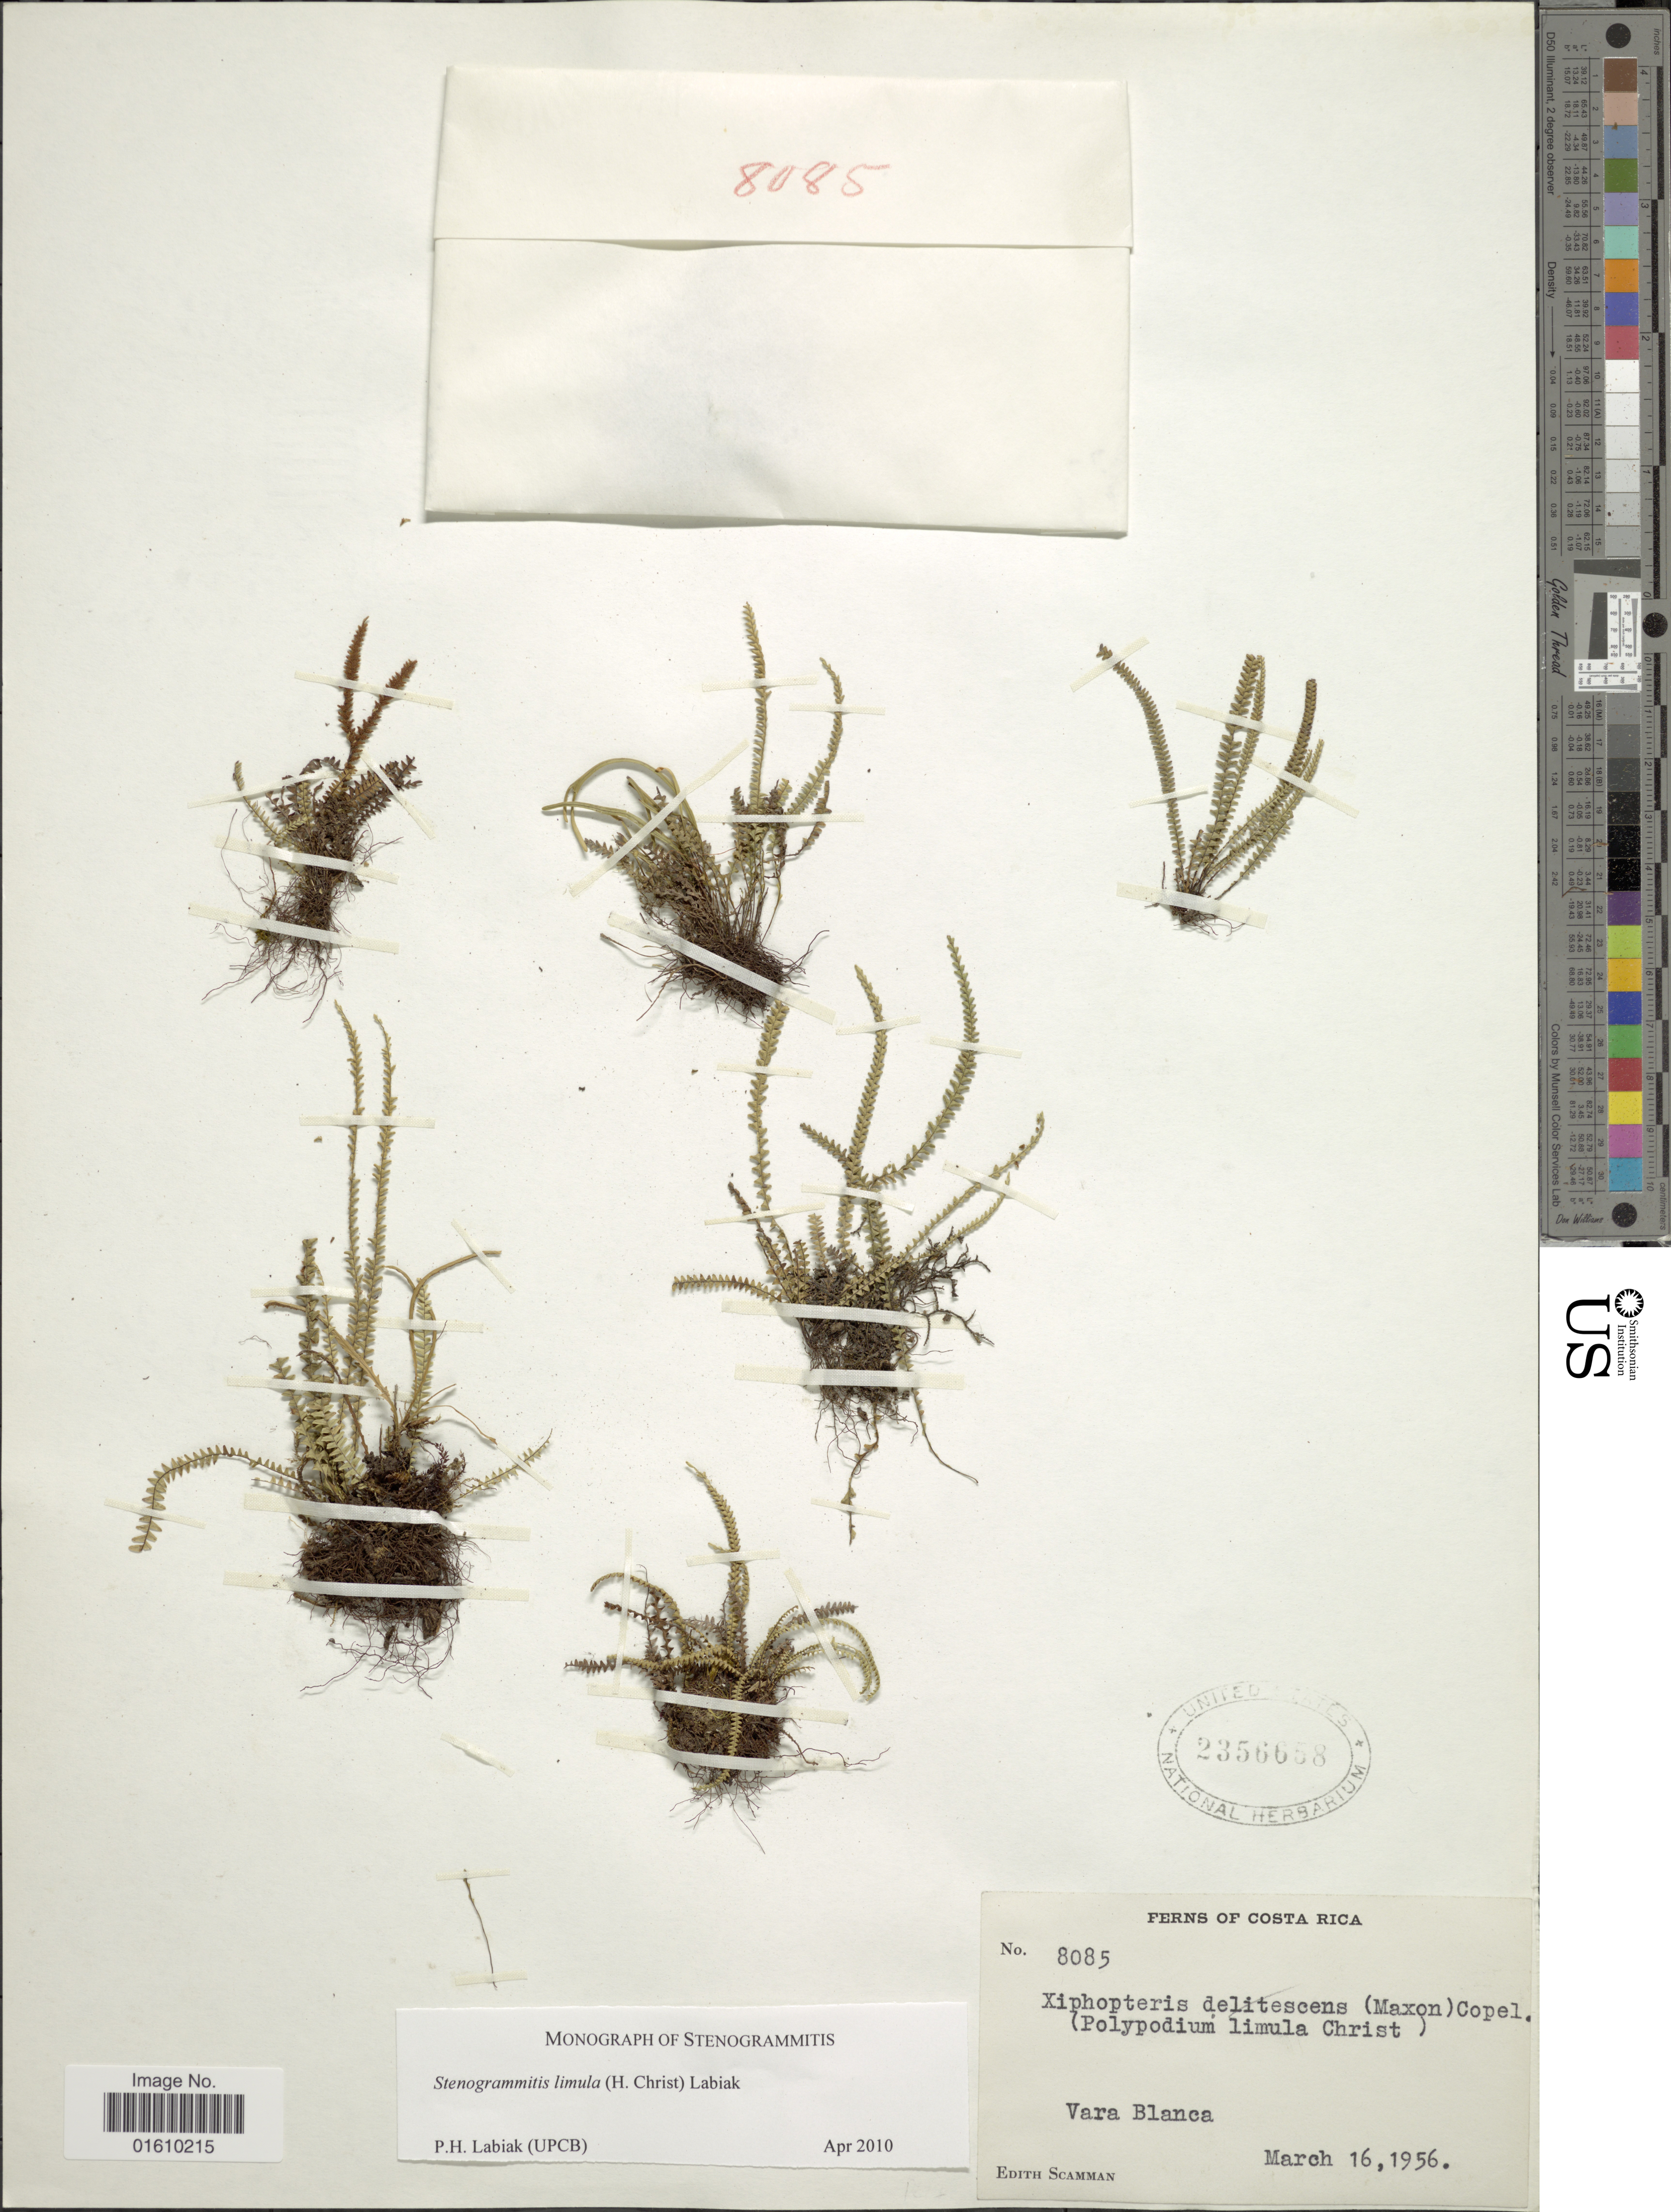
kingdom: Plantae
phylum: Tracheophyta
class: Polypodiopsida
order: Polypodiales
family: Polypodiaceae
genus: Stenogrammitis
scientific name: Stenogrammitis limula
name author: (Christ) Labiak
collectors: E. Scamman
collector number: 8085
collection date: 1956-03-16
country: Costa Rica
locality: Vara Blanca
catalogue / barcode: US 2356658